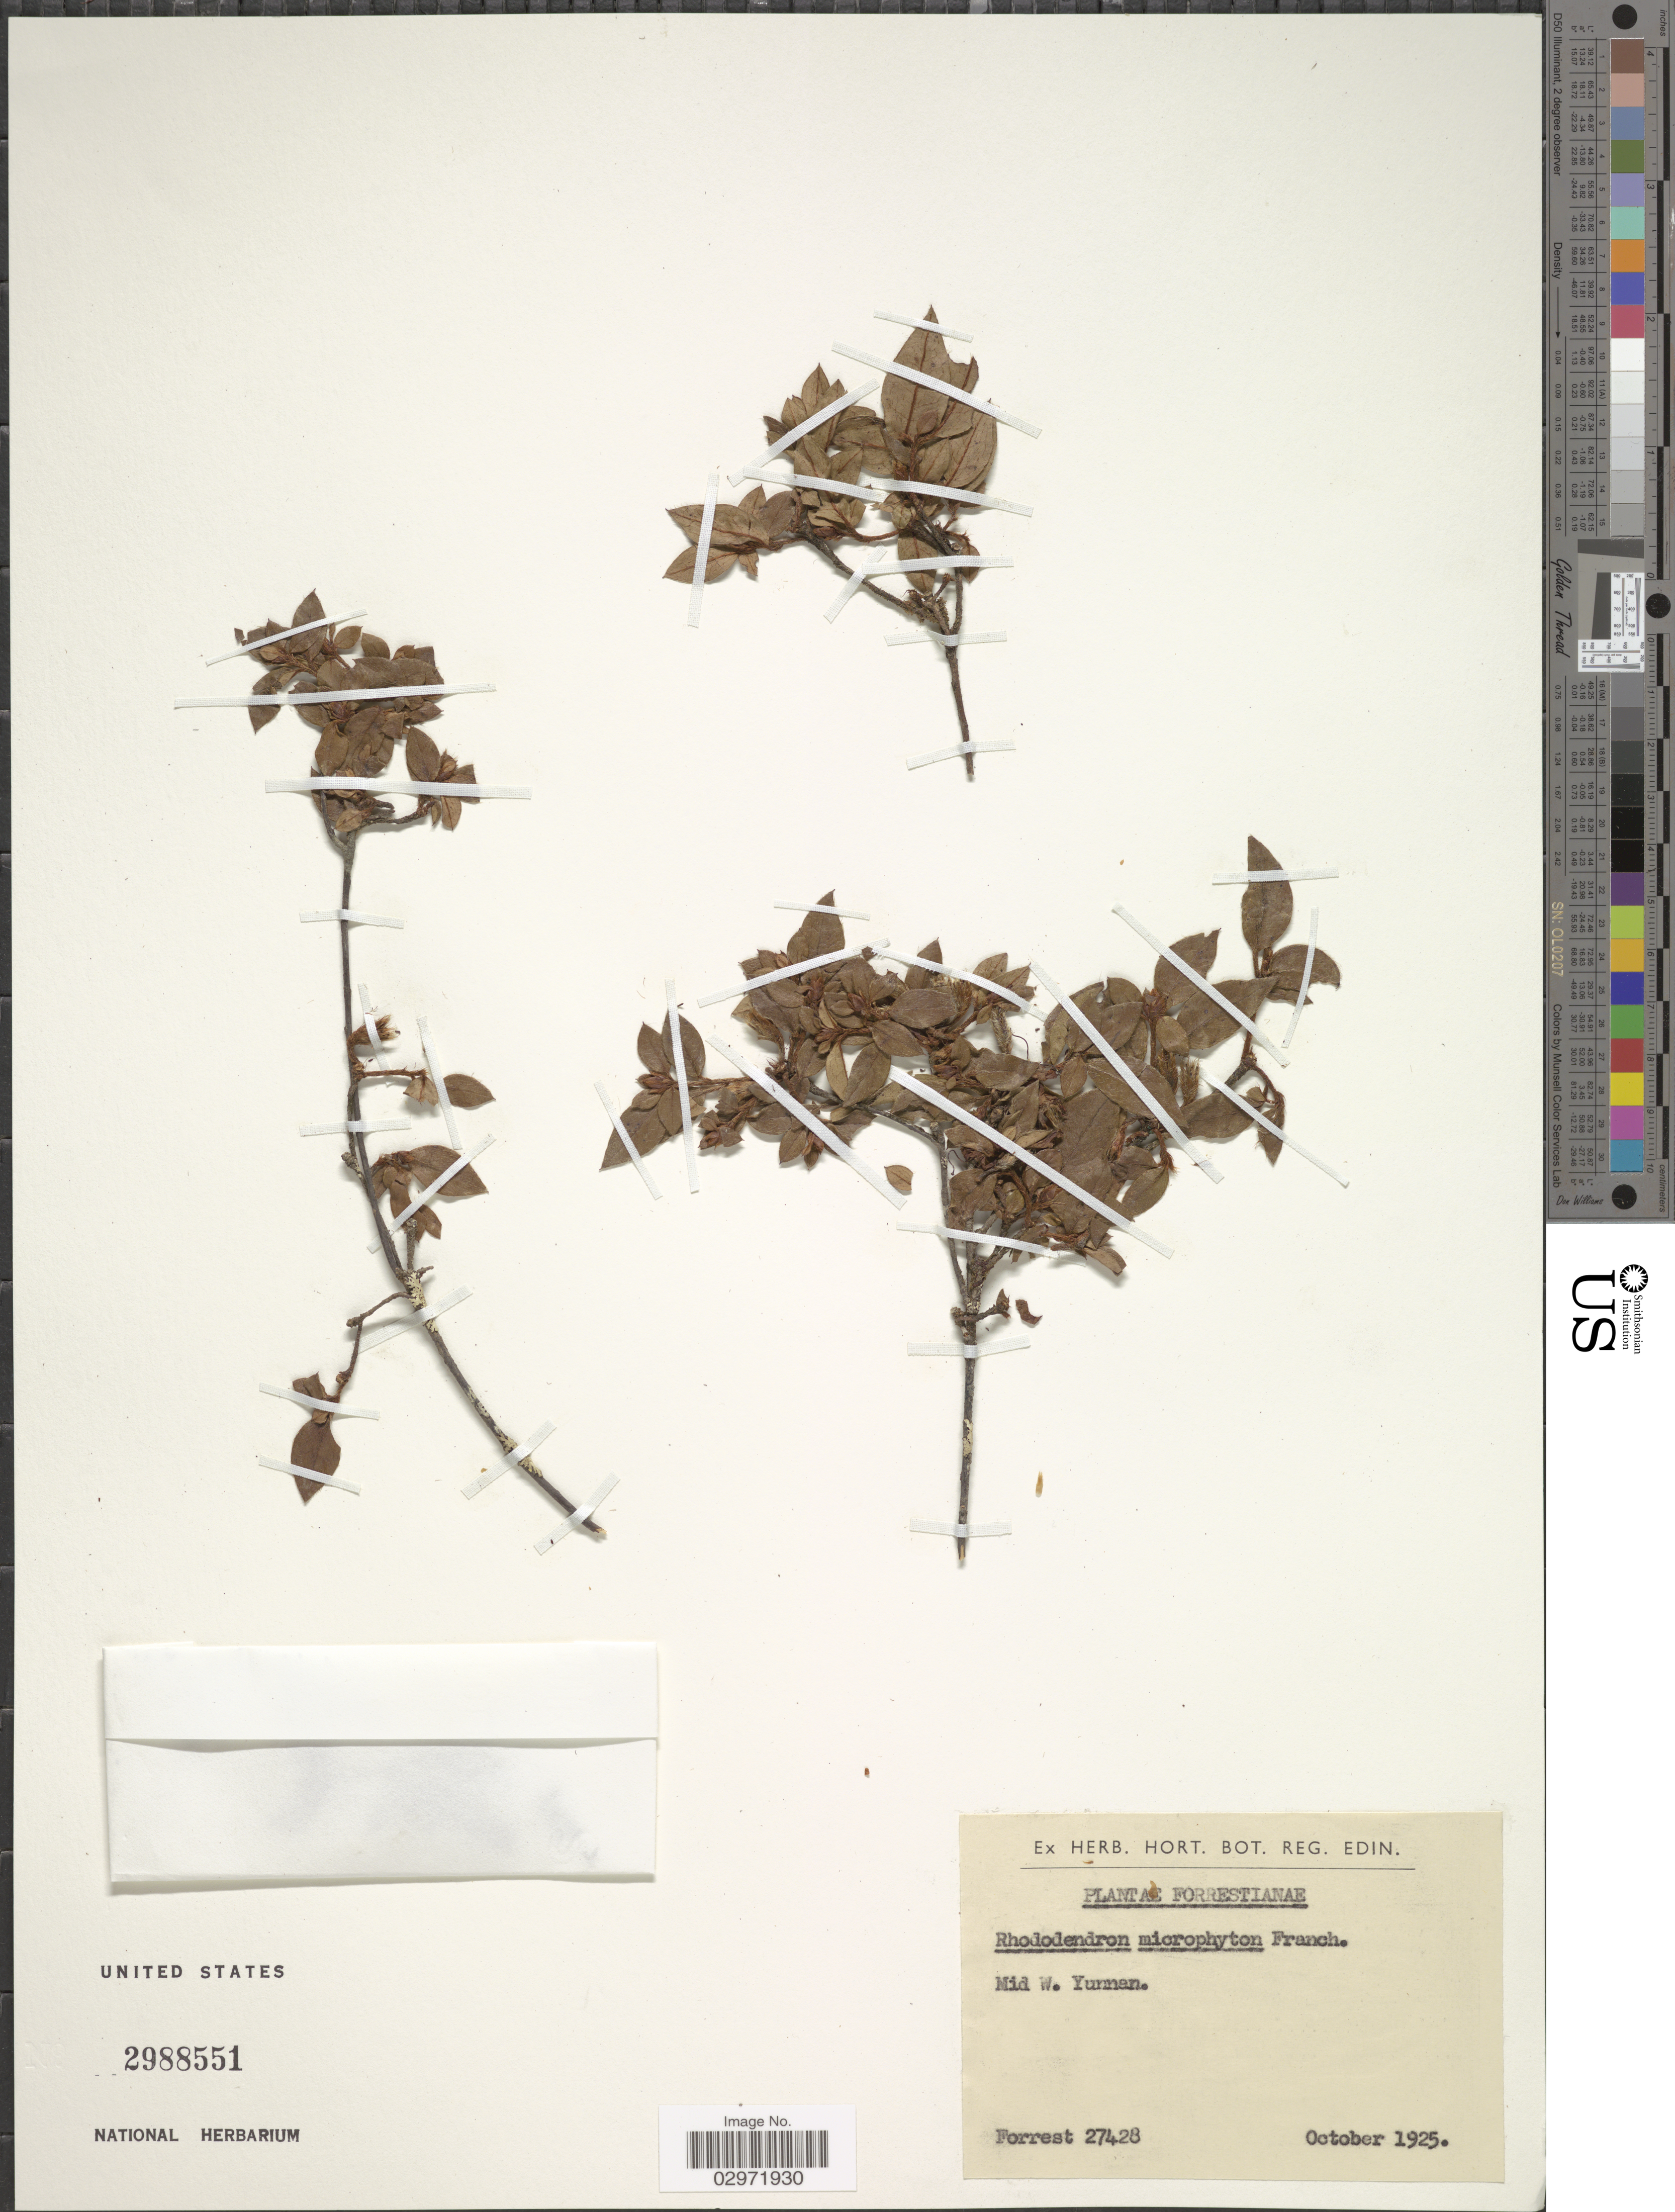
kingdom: Plantae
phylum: Tracheophyta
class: Magnoliopsida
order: Ericales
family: Ericaceae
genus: Rhododendron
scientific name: Rhododendron microphyton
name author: Franch.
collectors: -. Forrest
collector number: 27428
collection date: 1925-10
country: China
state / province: Yunnan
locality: Mid W. Yunnan.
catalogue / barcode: US 2988551